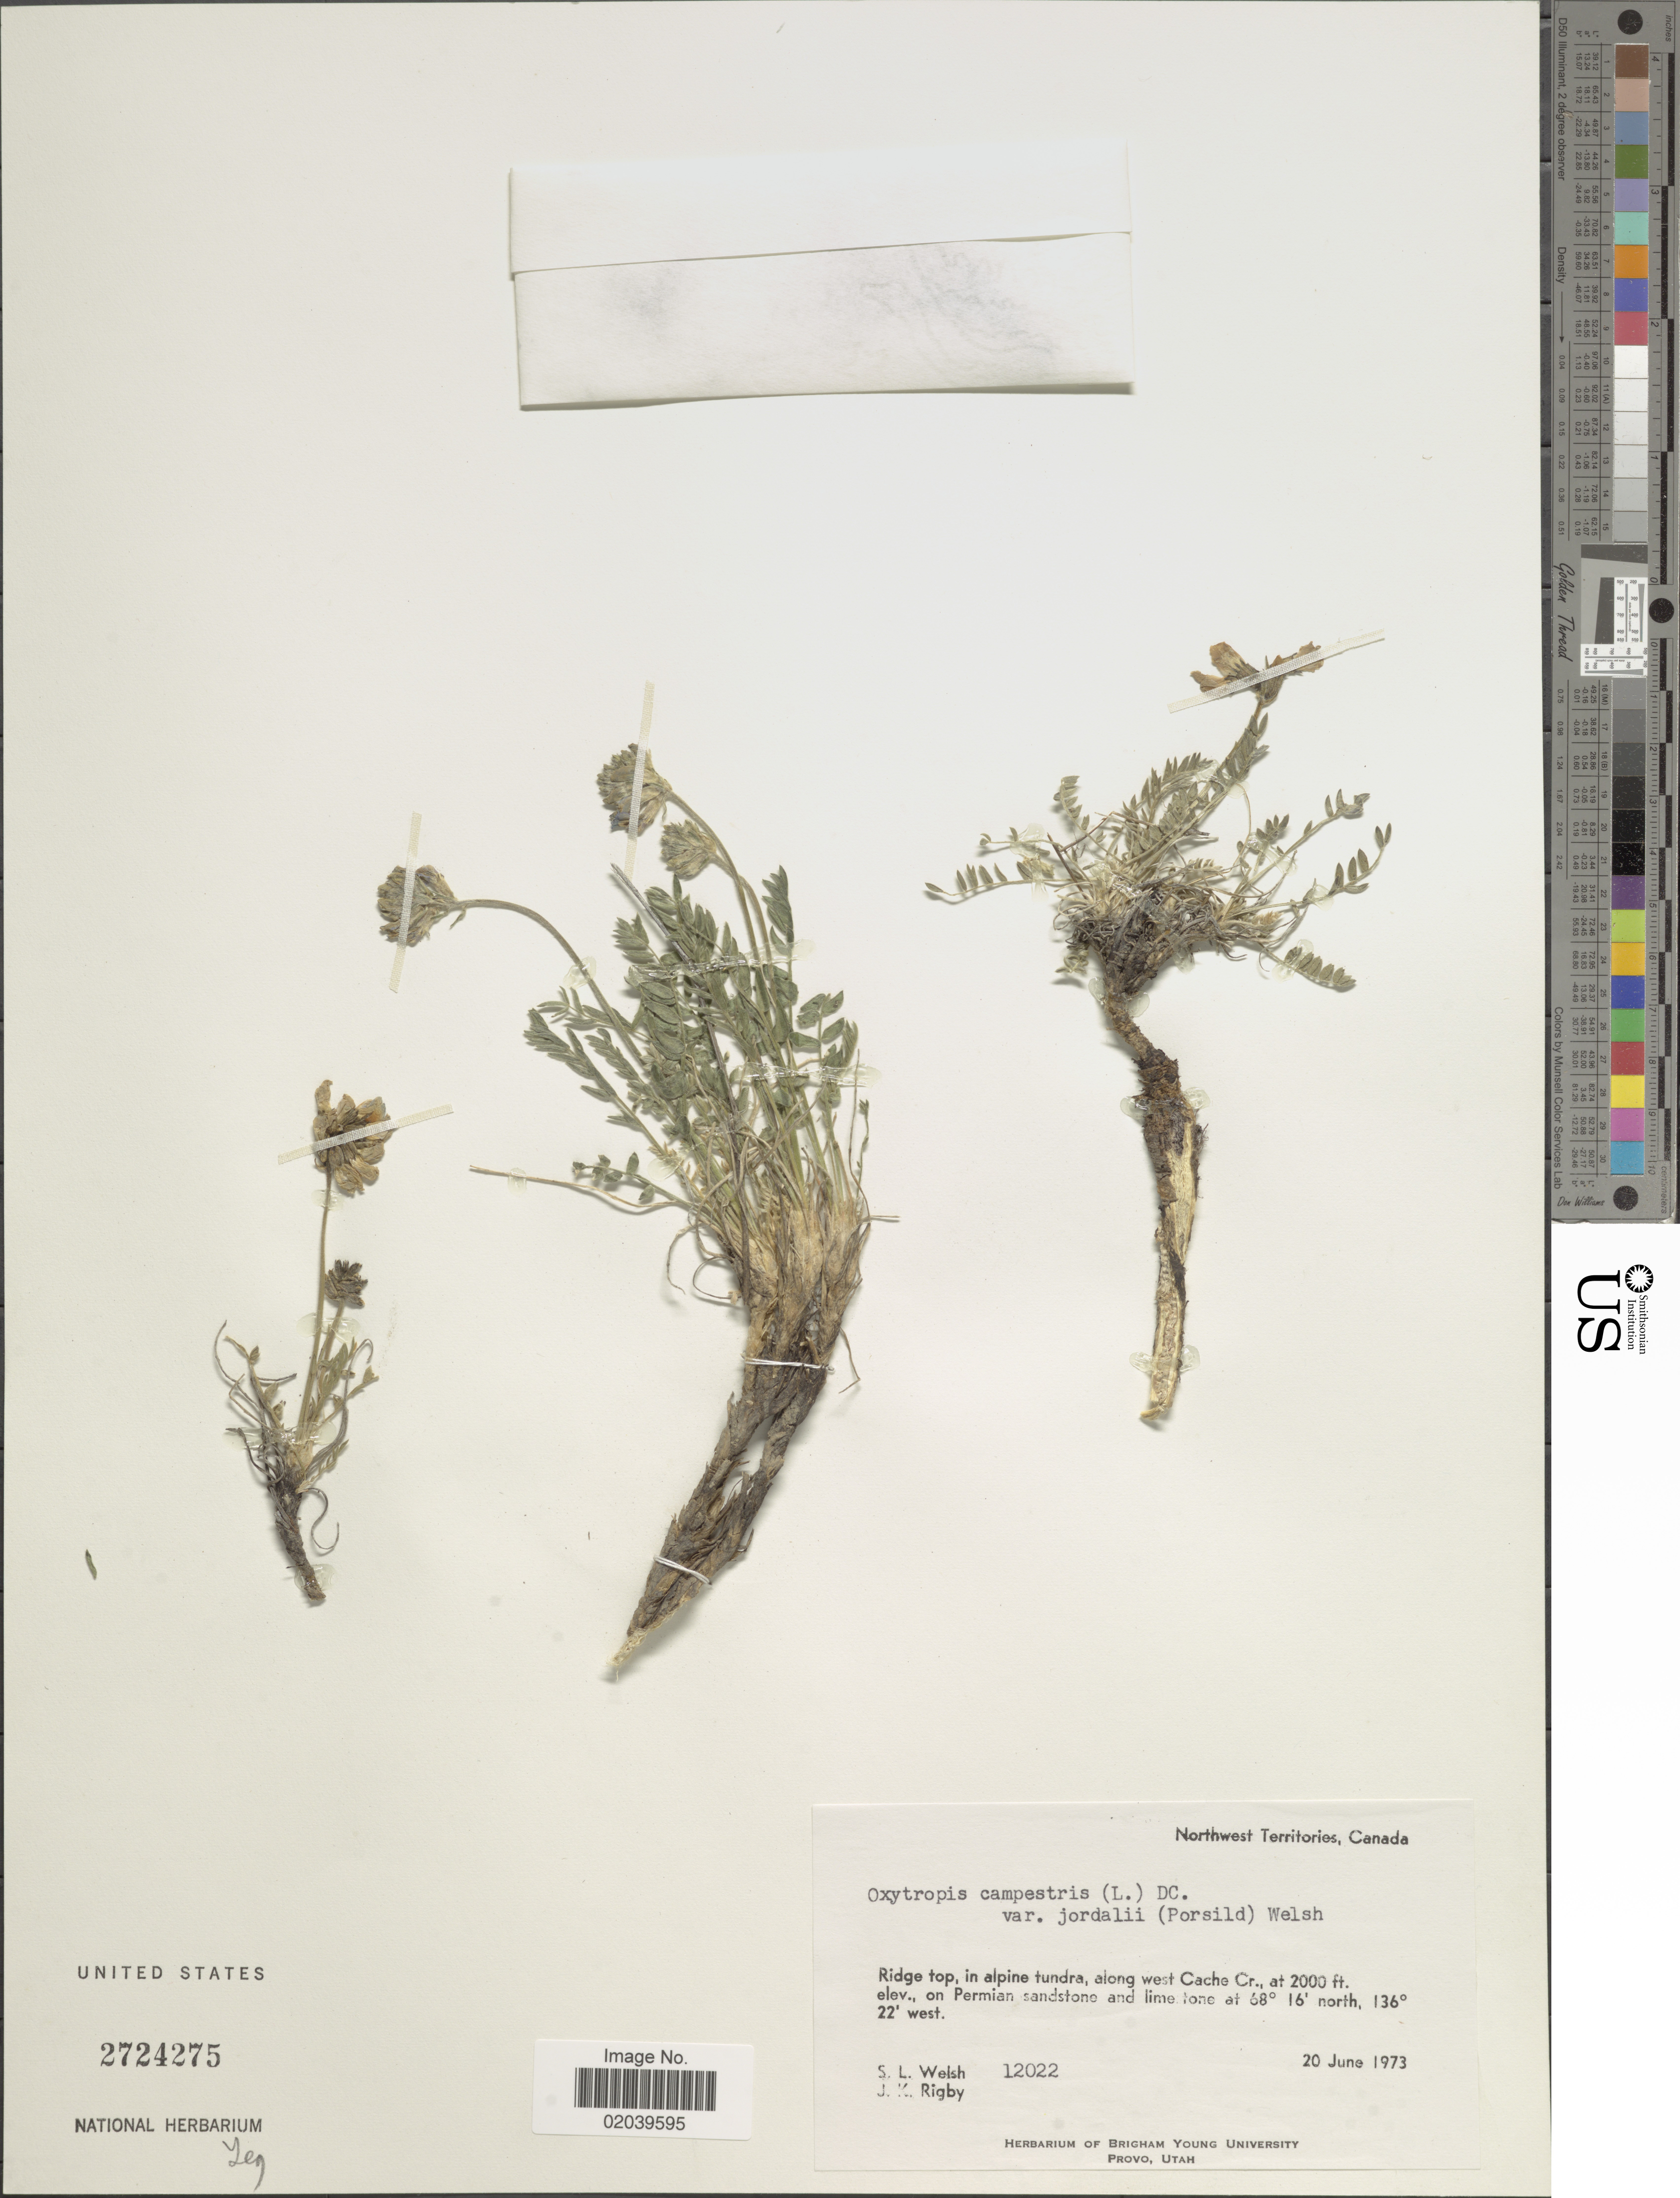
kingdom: Plantae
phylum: Tracheophyta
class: Magnoliopsida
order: Fabales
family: Fabaceae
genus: Oxytropis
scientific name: Oxytropis campestris var. jordalii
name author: (A.E. Porsild) S.L. Welsh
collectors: S. Welsh & J. Rigby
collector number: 12022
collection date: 1973-06-20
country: Canada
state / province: Northwest Territories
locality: Northwest Territories, Canada, Ridge top, in alpine tundra, along west Cache Cr.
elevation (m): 610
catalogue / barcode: US 2724275